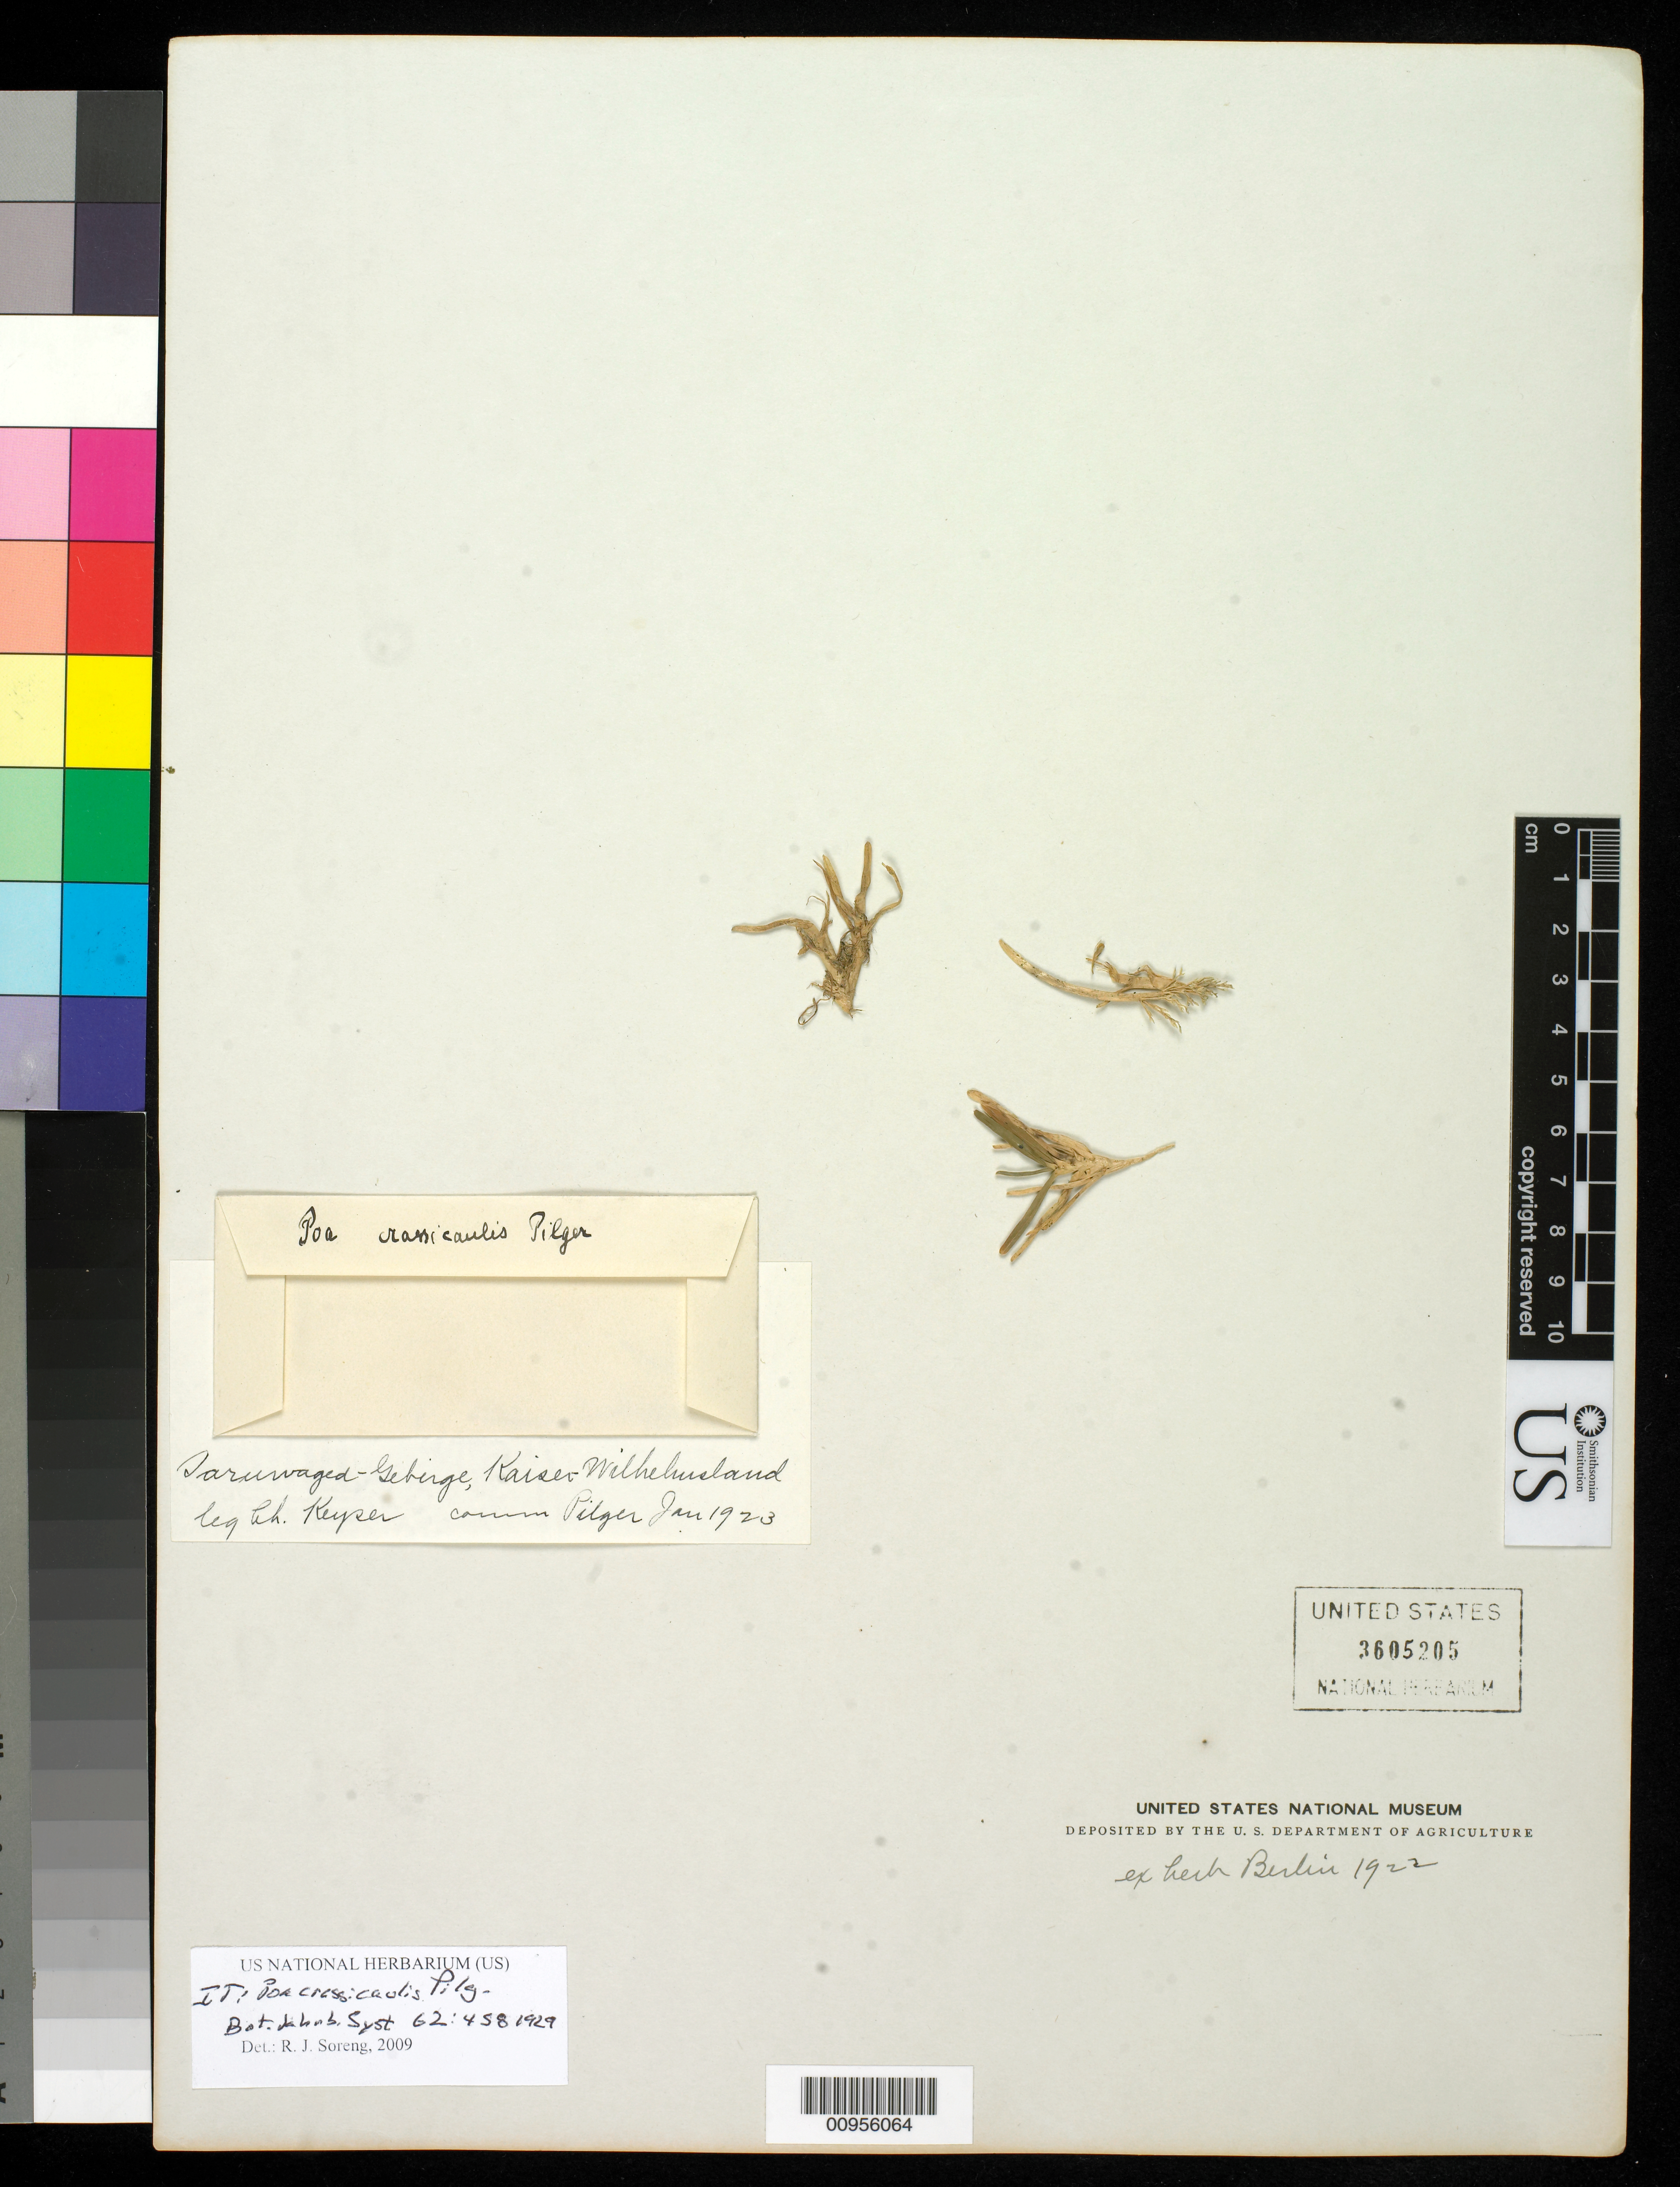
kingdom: Plantae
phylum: Tracheophyta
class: Liliopsida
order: Poales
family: Poaceae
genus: Poa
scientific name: Poa crassicaulis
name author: Pilg.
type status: Isotype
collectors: C. Keyser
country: Papua New Guinea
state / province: Morobe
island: New Guinea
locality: Saruwaged-Gebirge, Kaiser Wilhelmsland.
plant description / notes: Fragmentary material of type specimen ex herb. Berlin.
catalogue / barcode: US 3605205